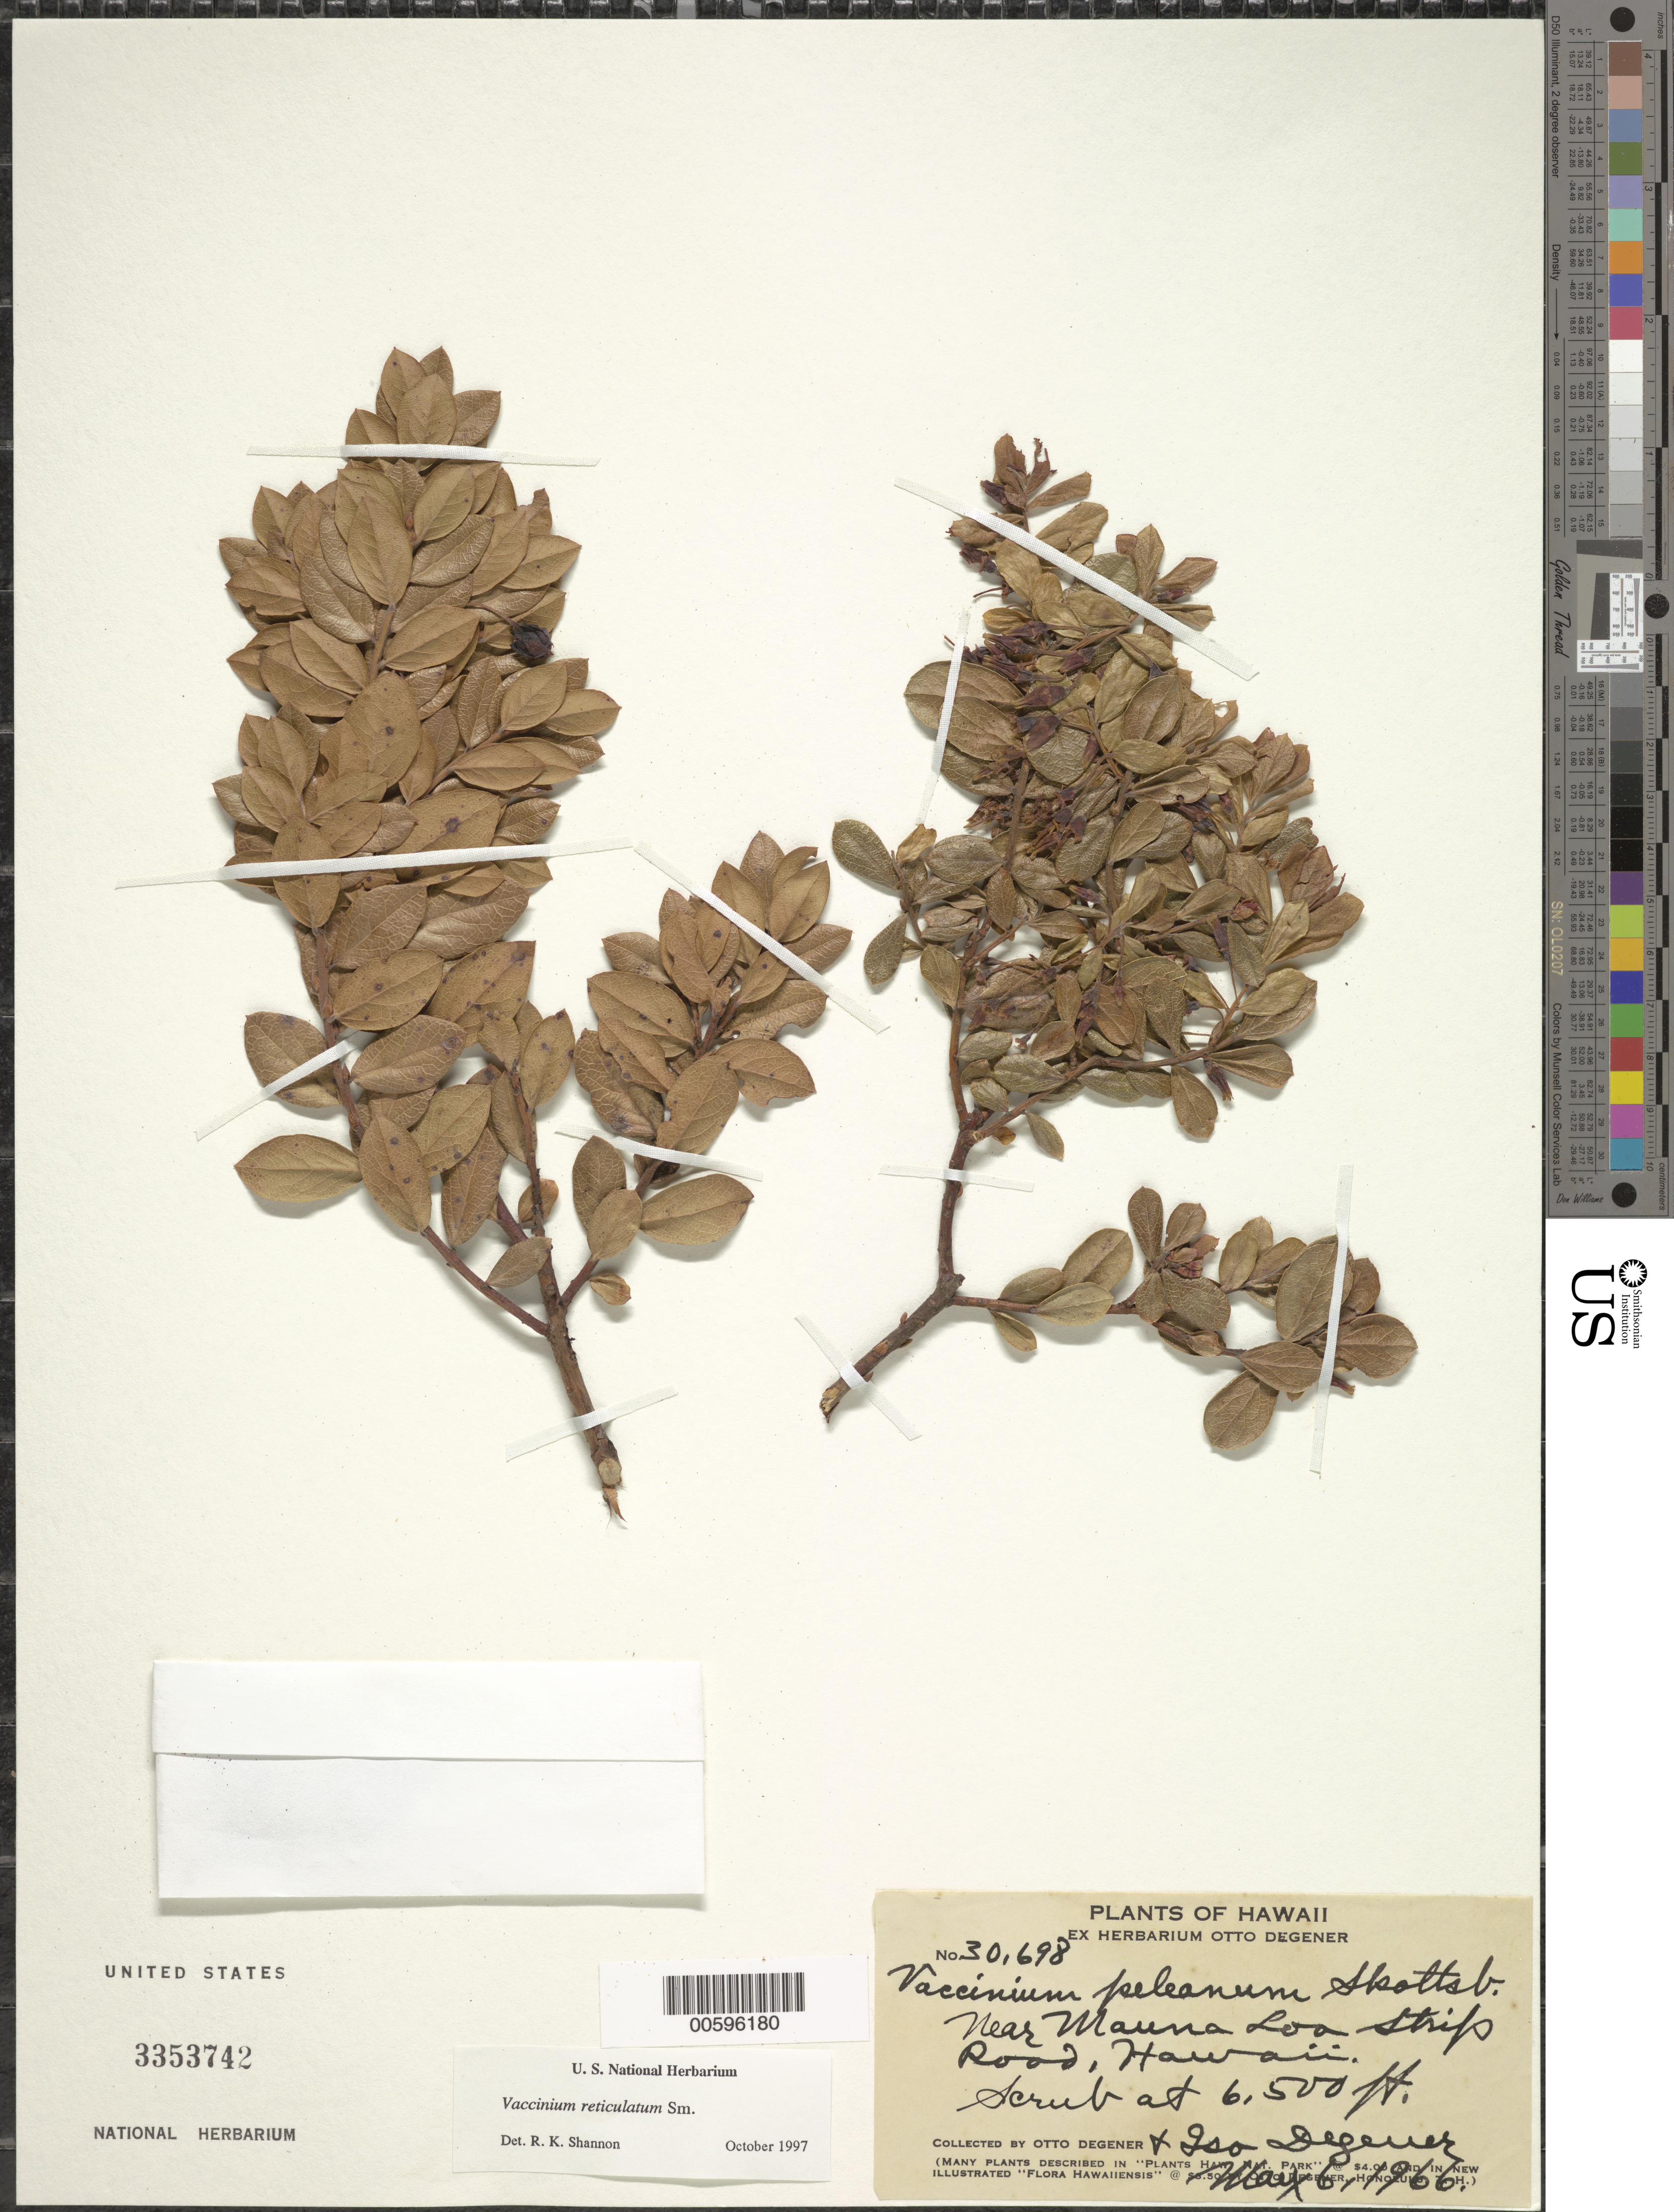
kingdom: Plantae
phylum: Tracheophyta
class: Magnoliopsida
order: Ericales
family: Ericaceae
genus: Vaccinium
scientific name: Vaccinium reticulatum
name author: Sm.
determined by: Shannon, R. K., (UNITED STATES)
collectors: O. Degener & I. Degener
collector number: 30698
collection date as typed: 6 May 1966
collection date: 1966-05-06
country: United States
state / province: Hawaii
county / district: Hawaii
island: Hawaii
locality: Near Mauna Loa Strip Rd.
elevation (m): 1981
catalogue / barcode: US 3353742